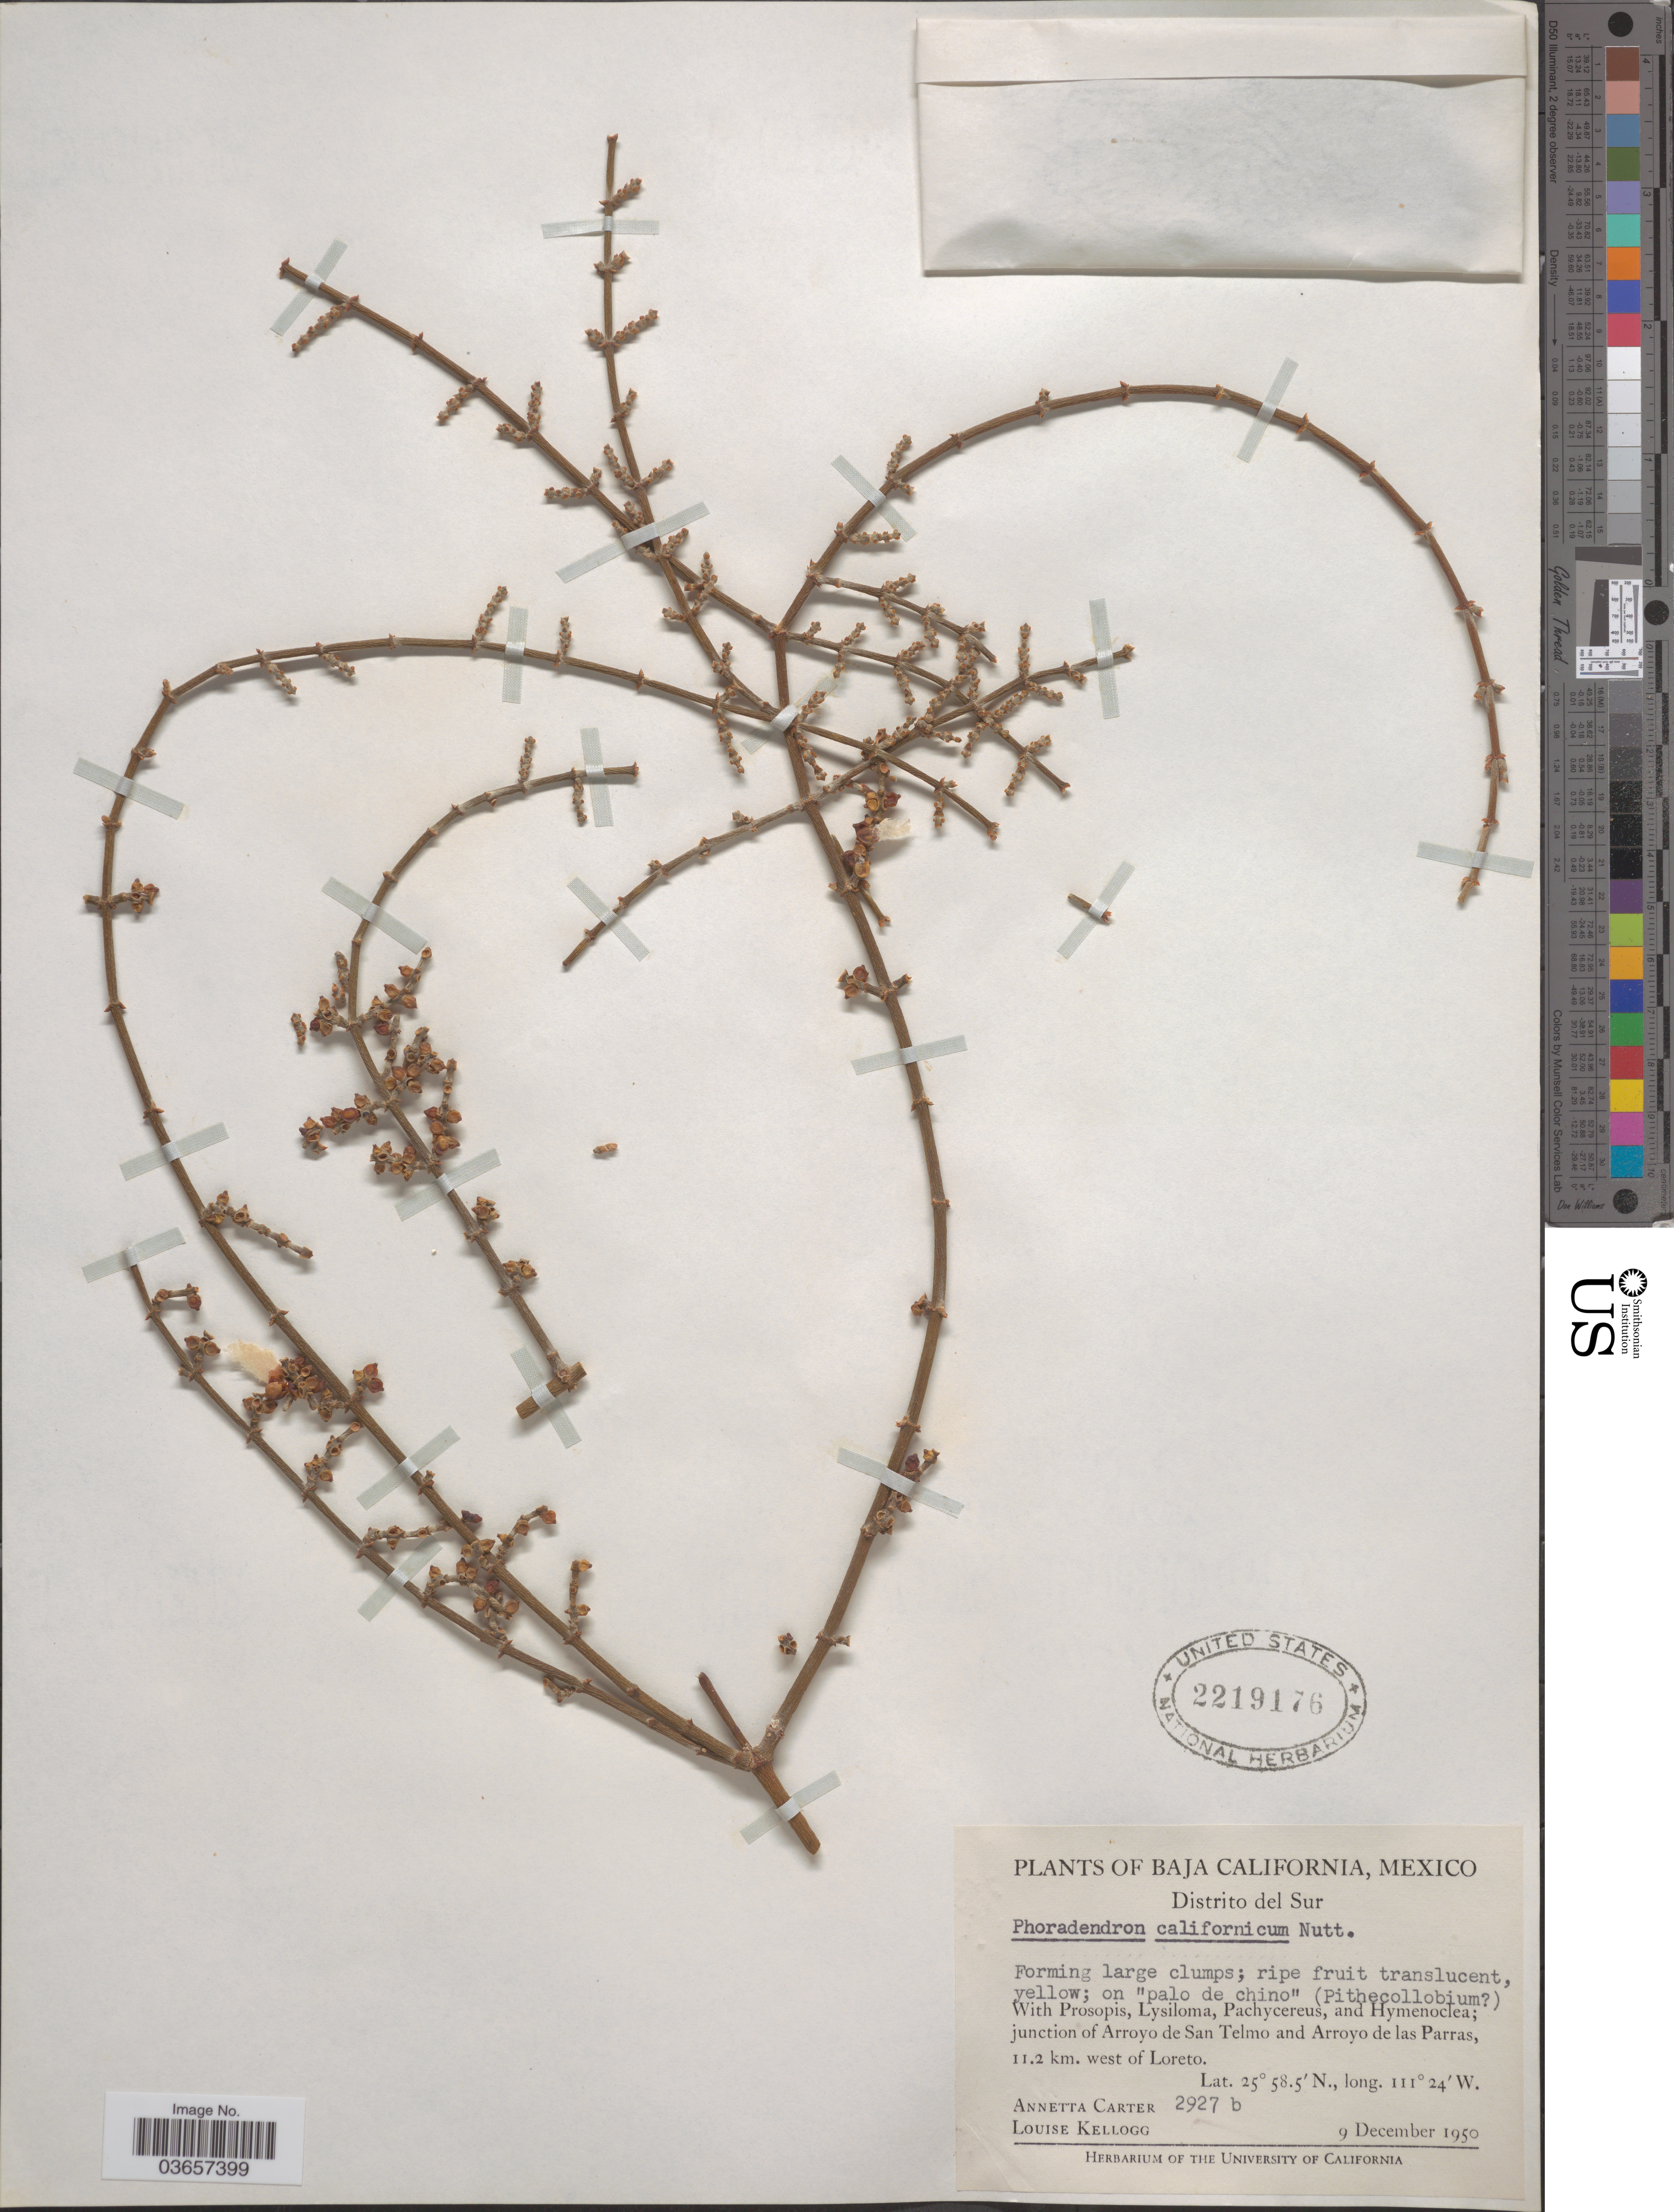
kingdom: Plantae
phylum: Tracheophyta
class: Magnoliopsida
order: Santalales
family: Viscaceae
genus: Phoradendron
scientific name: Phoradendron californicum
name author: Nutt.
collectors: A. Carter & L. Kellogg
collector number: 2927b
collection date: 1950-12-09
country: Mexico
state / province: Baja California Sur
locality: Distrito del Sur. Junction of Arroyo de San Telmo and Arroyo de las Parras, 11.2 km. west of Loreto.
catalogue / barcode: US 2219176